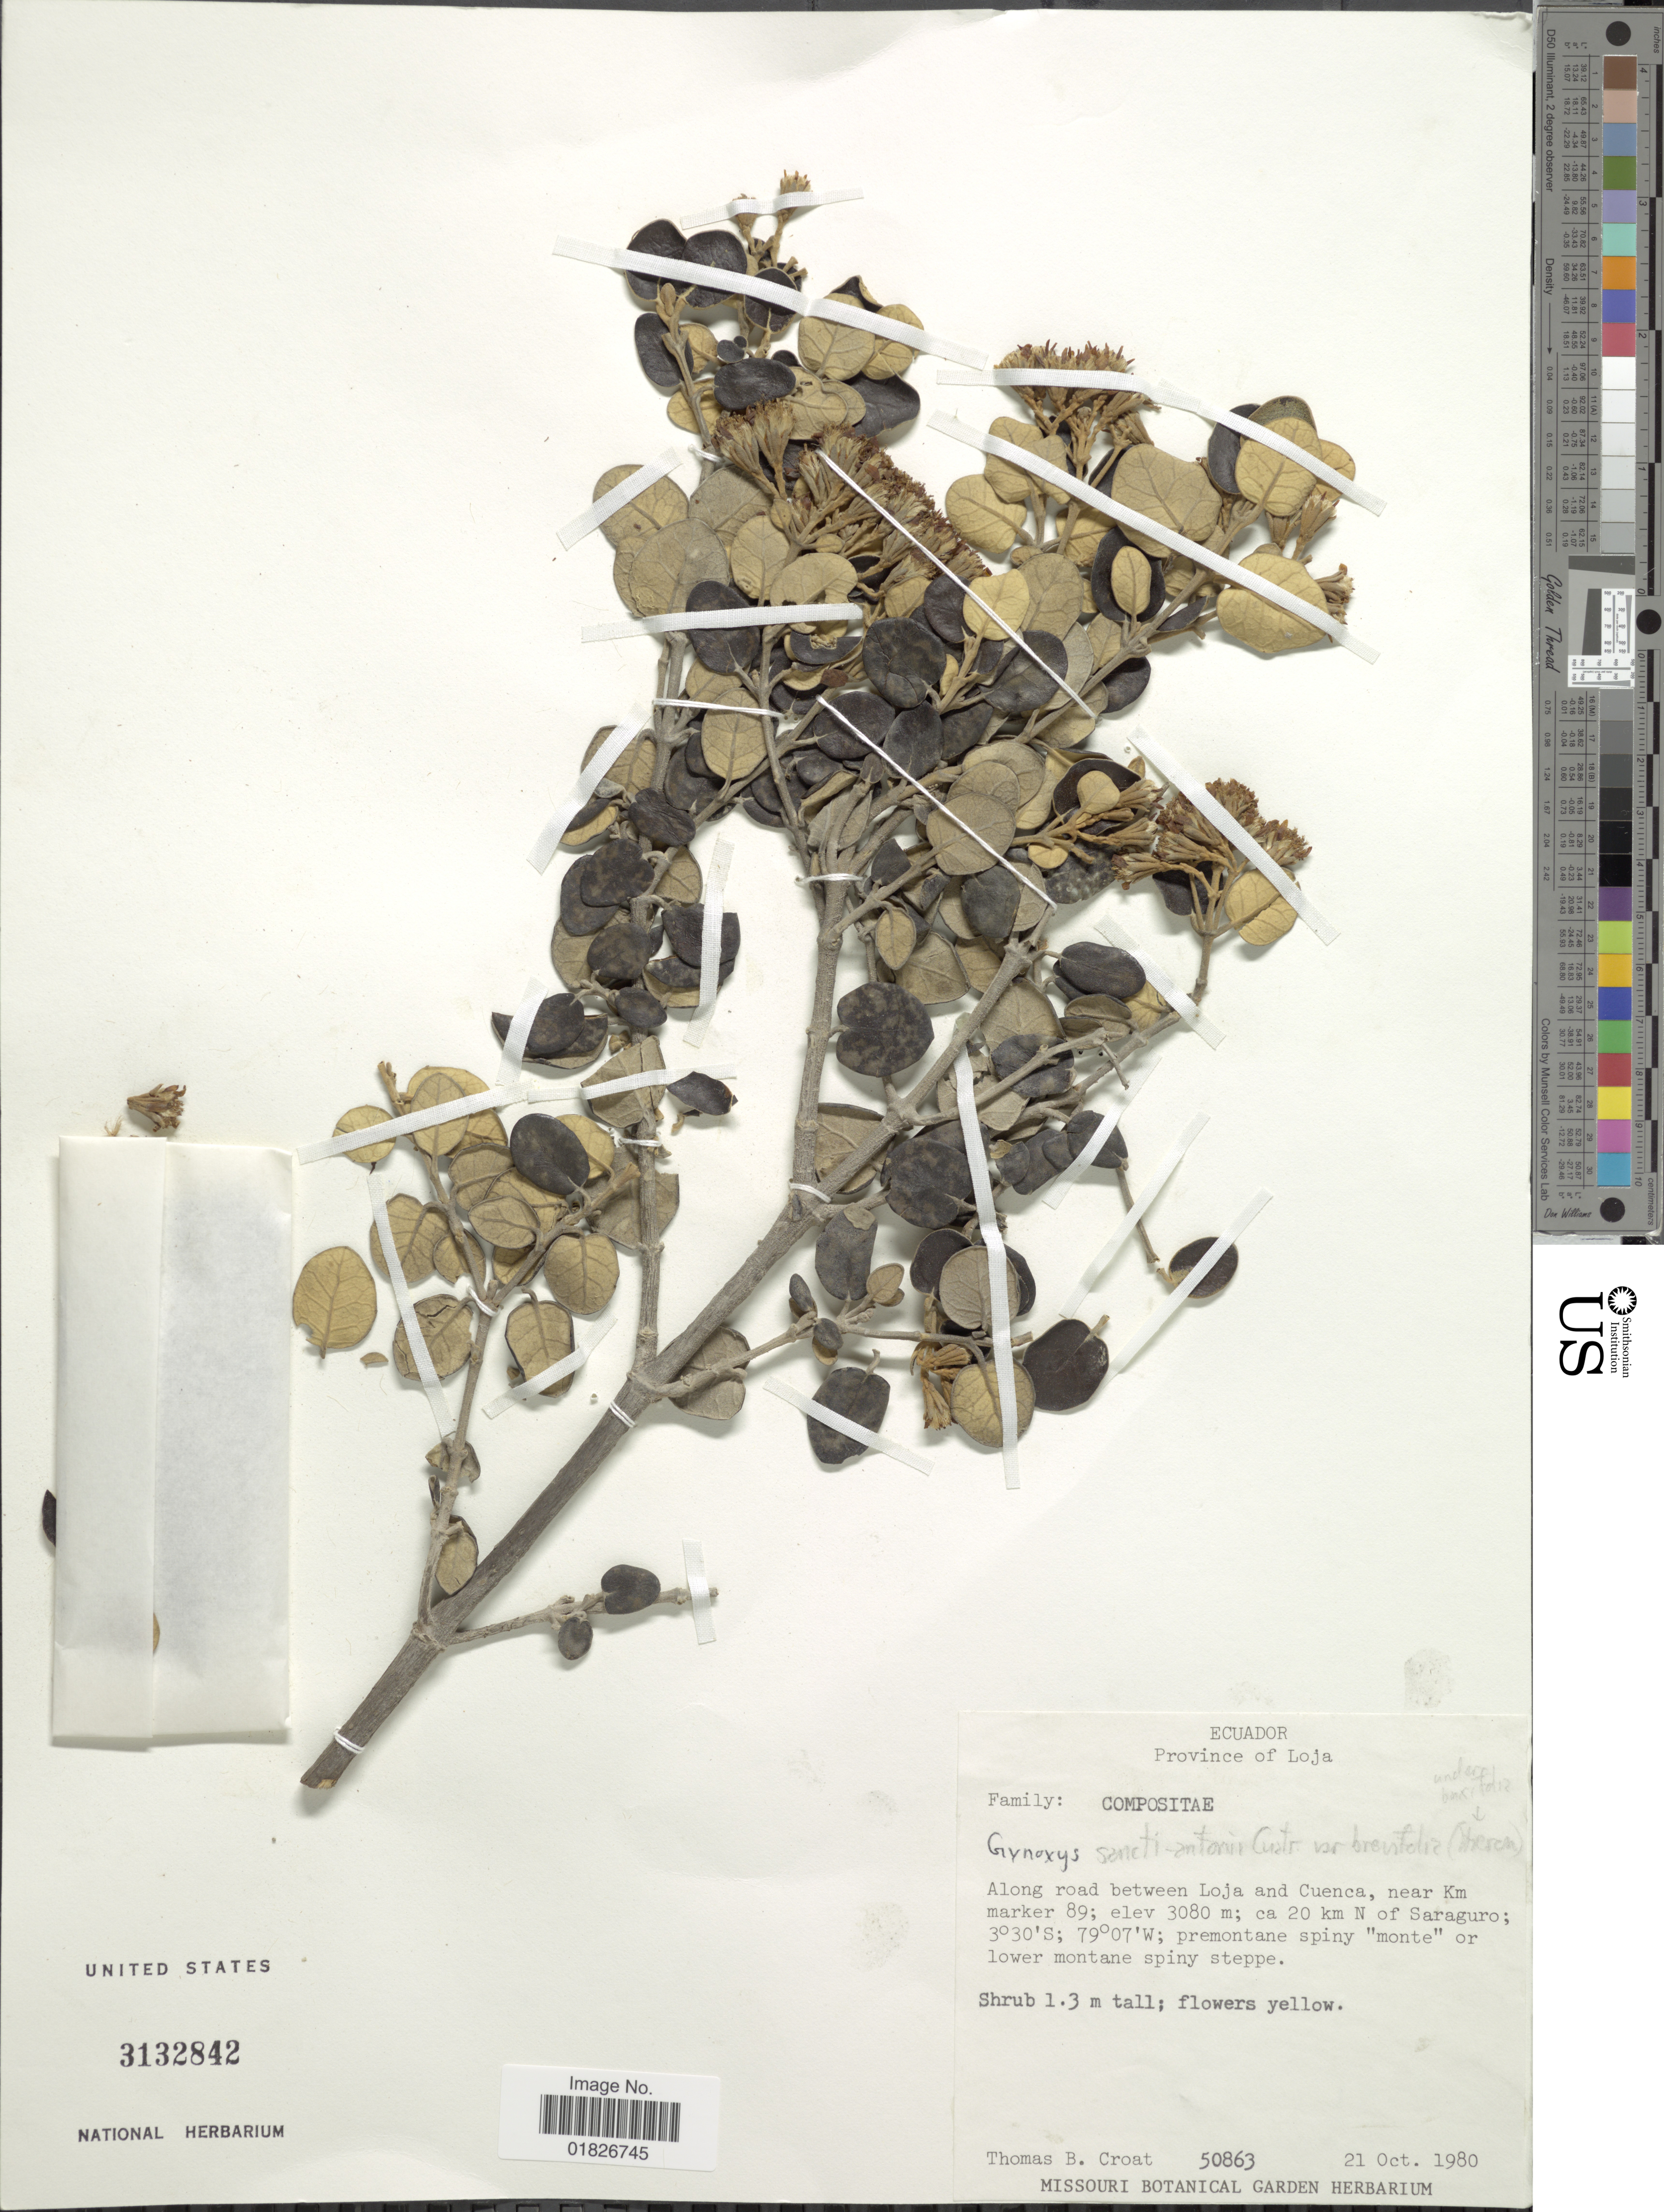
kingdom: Plantae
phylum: Tracheophyta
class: Magnoliopsida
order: Asterales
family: Asteraceae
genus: Gynoxys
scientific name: Gynoxys sp.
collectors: T. B. Croat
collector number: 50863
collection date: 1980-10-21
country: Ecuador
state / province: Loja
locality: Along road between Loja and Cuenca, near Km marker 89, ca 20 km N of Saraguro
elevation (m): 3080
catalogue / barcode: US 3132842